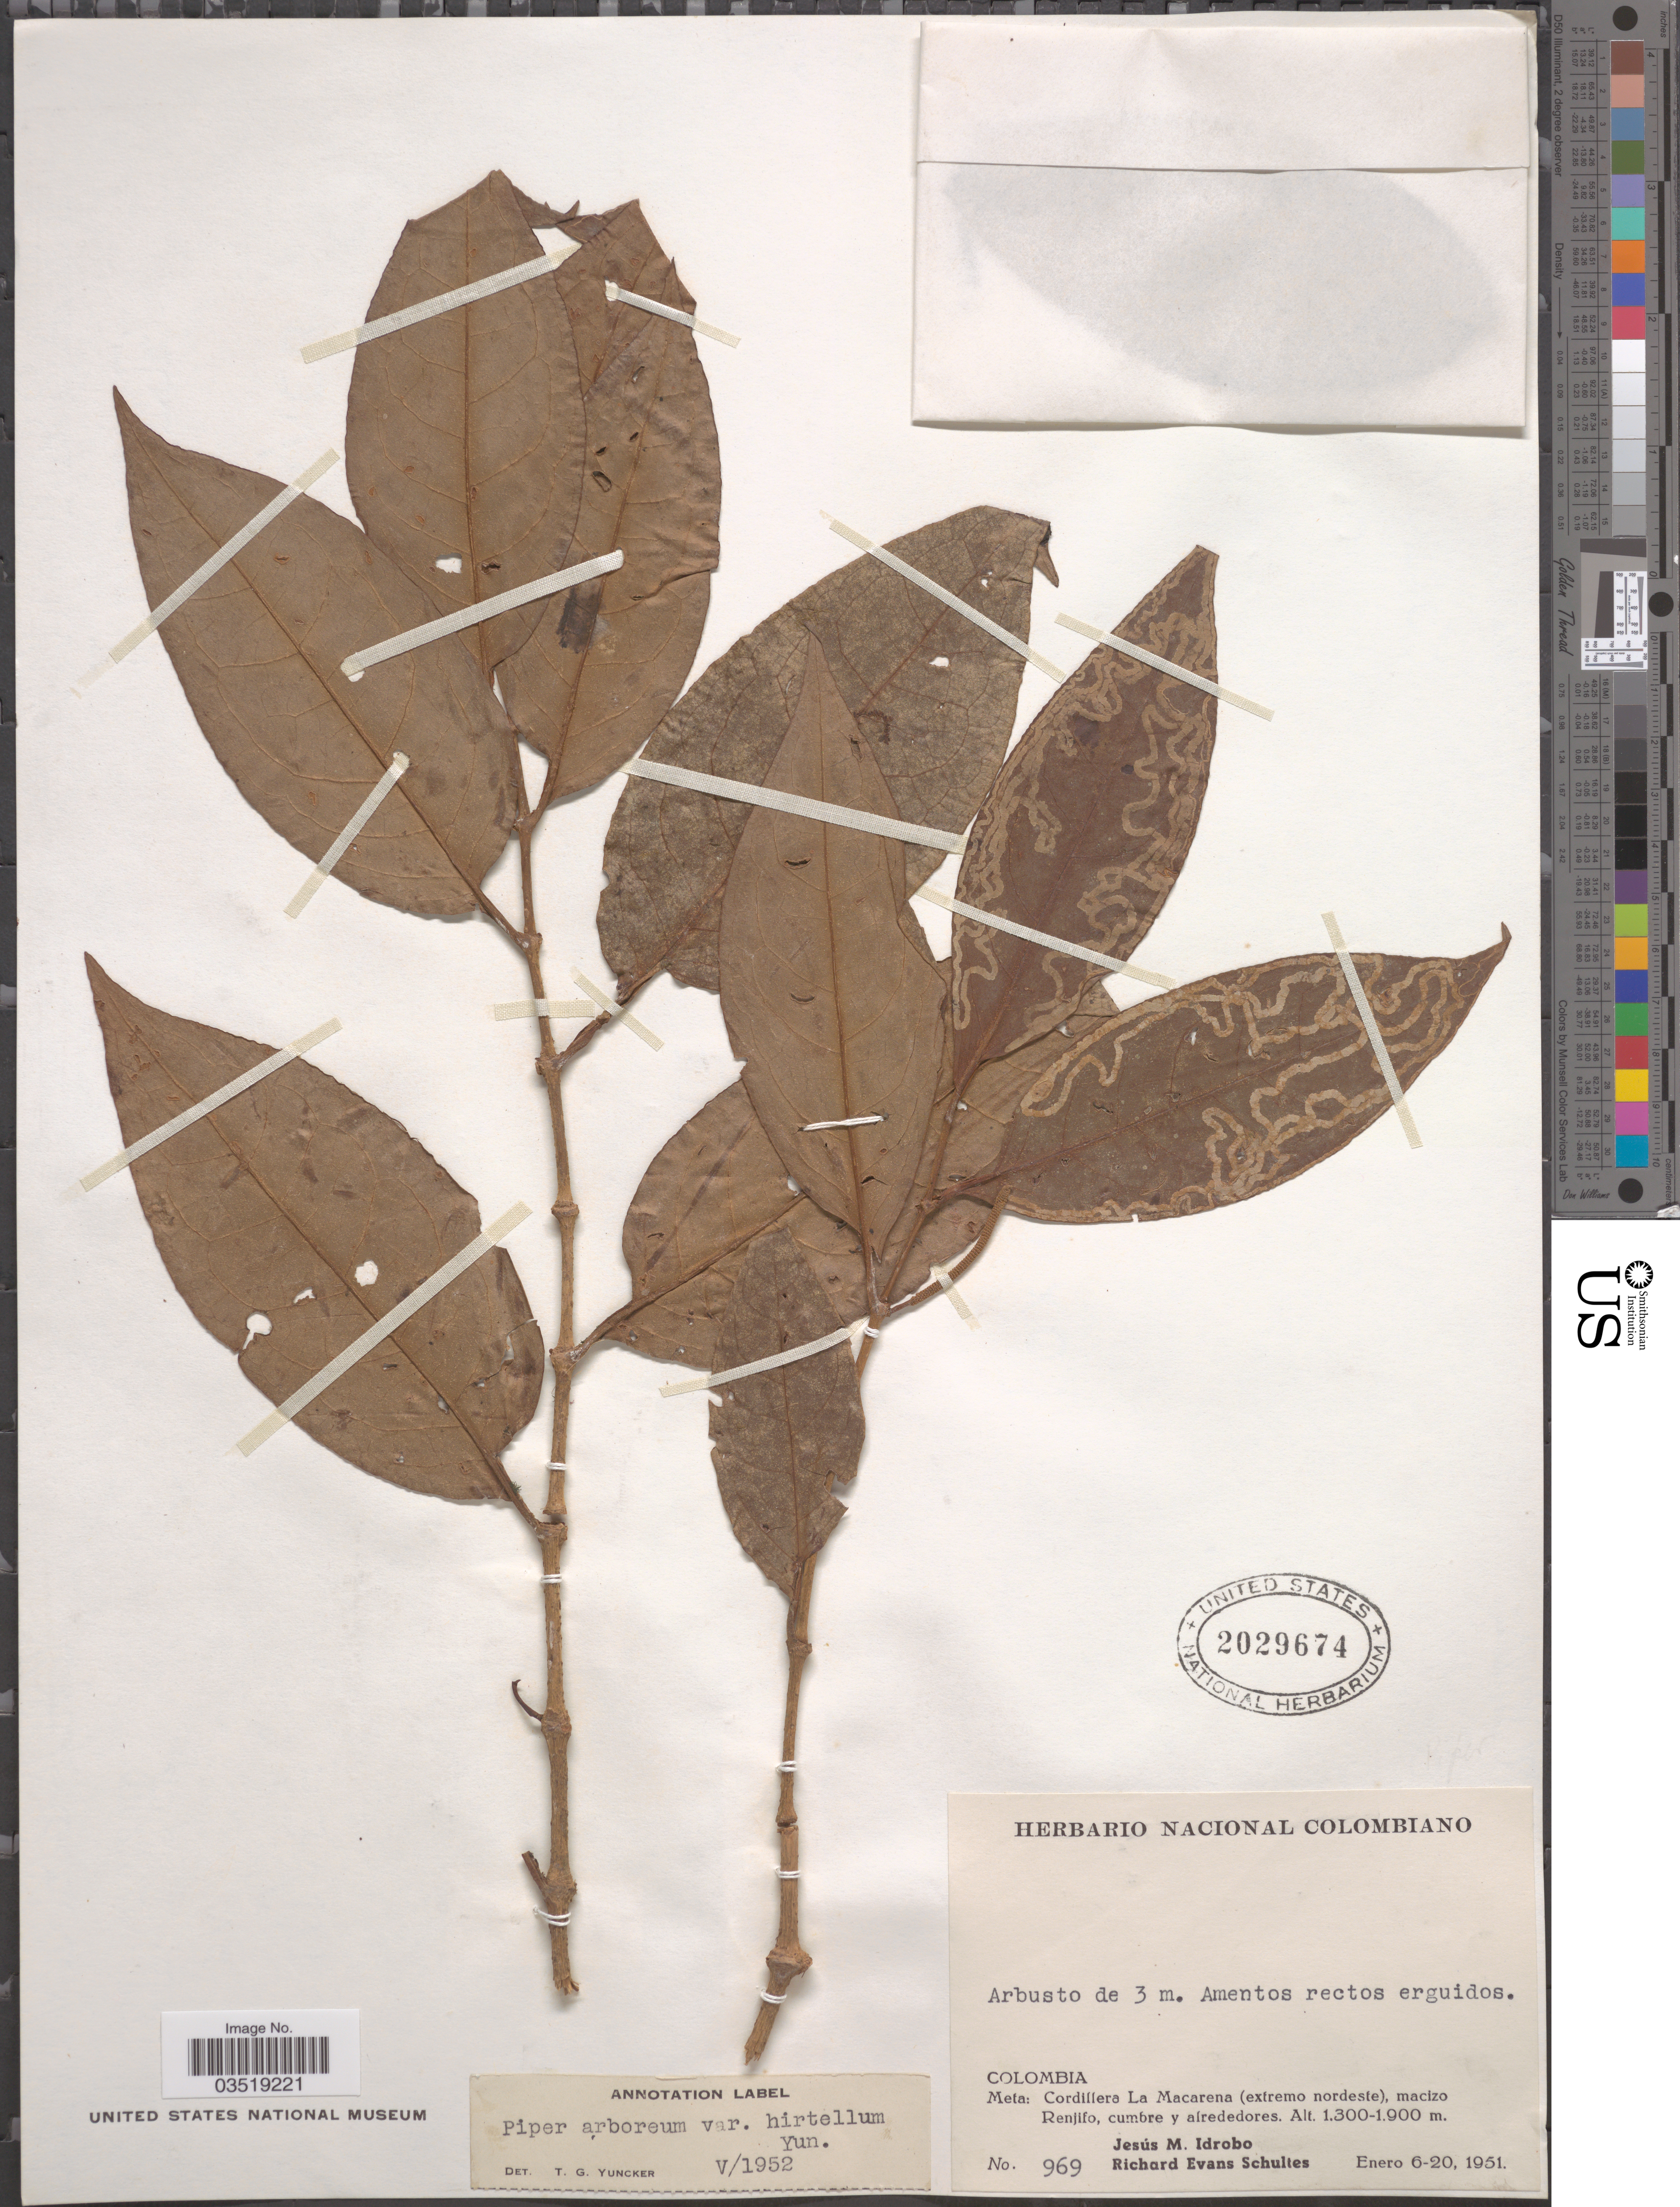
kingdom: Plantae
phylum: Tracheophyta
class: Magnoliopsida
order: Piperales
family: Piperaceae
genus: Piper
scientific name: Piper arboreum var. hirtellum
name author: Yunck.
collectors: J. M. Idrobo & R. E. Schultes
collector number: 969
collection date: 1951-01-06/1951-01-20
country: Colombia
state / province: Meta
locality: Cordillera La Macarena (extremo nordeste), macizo Renjifo, cumbre y alrededores.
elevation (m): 1300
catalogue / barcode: US 2029674